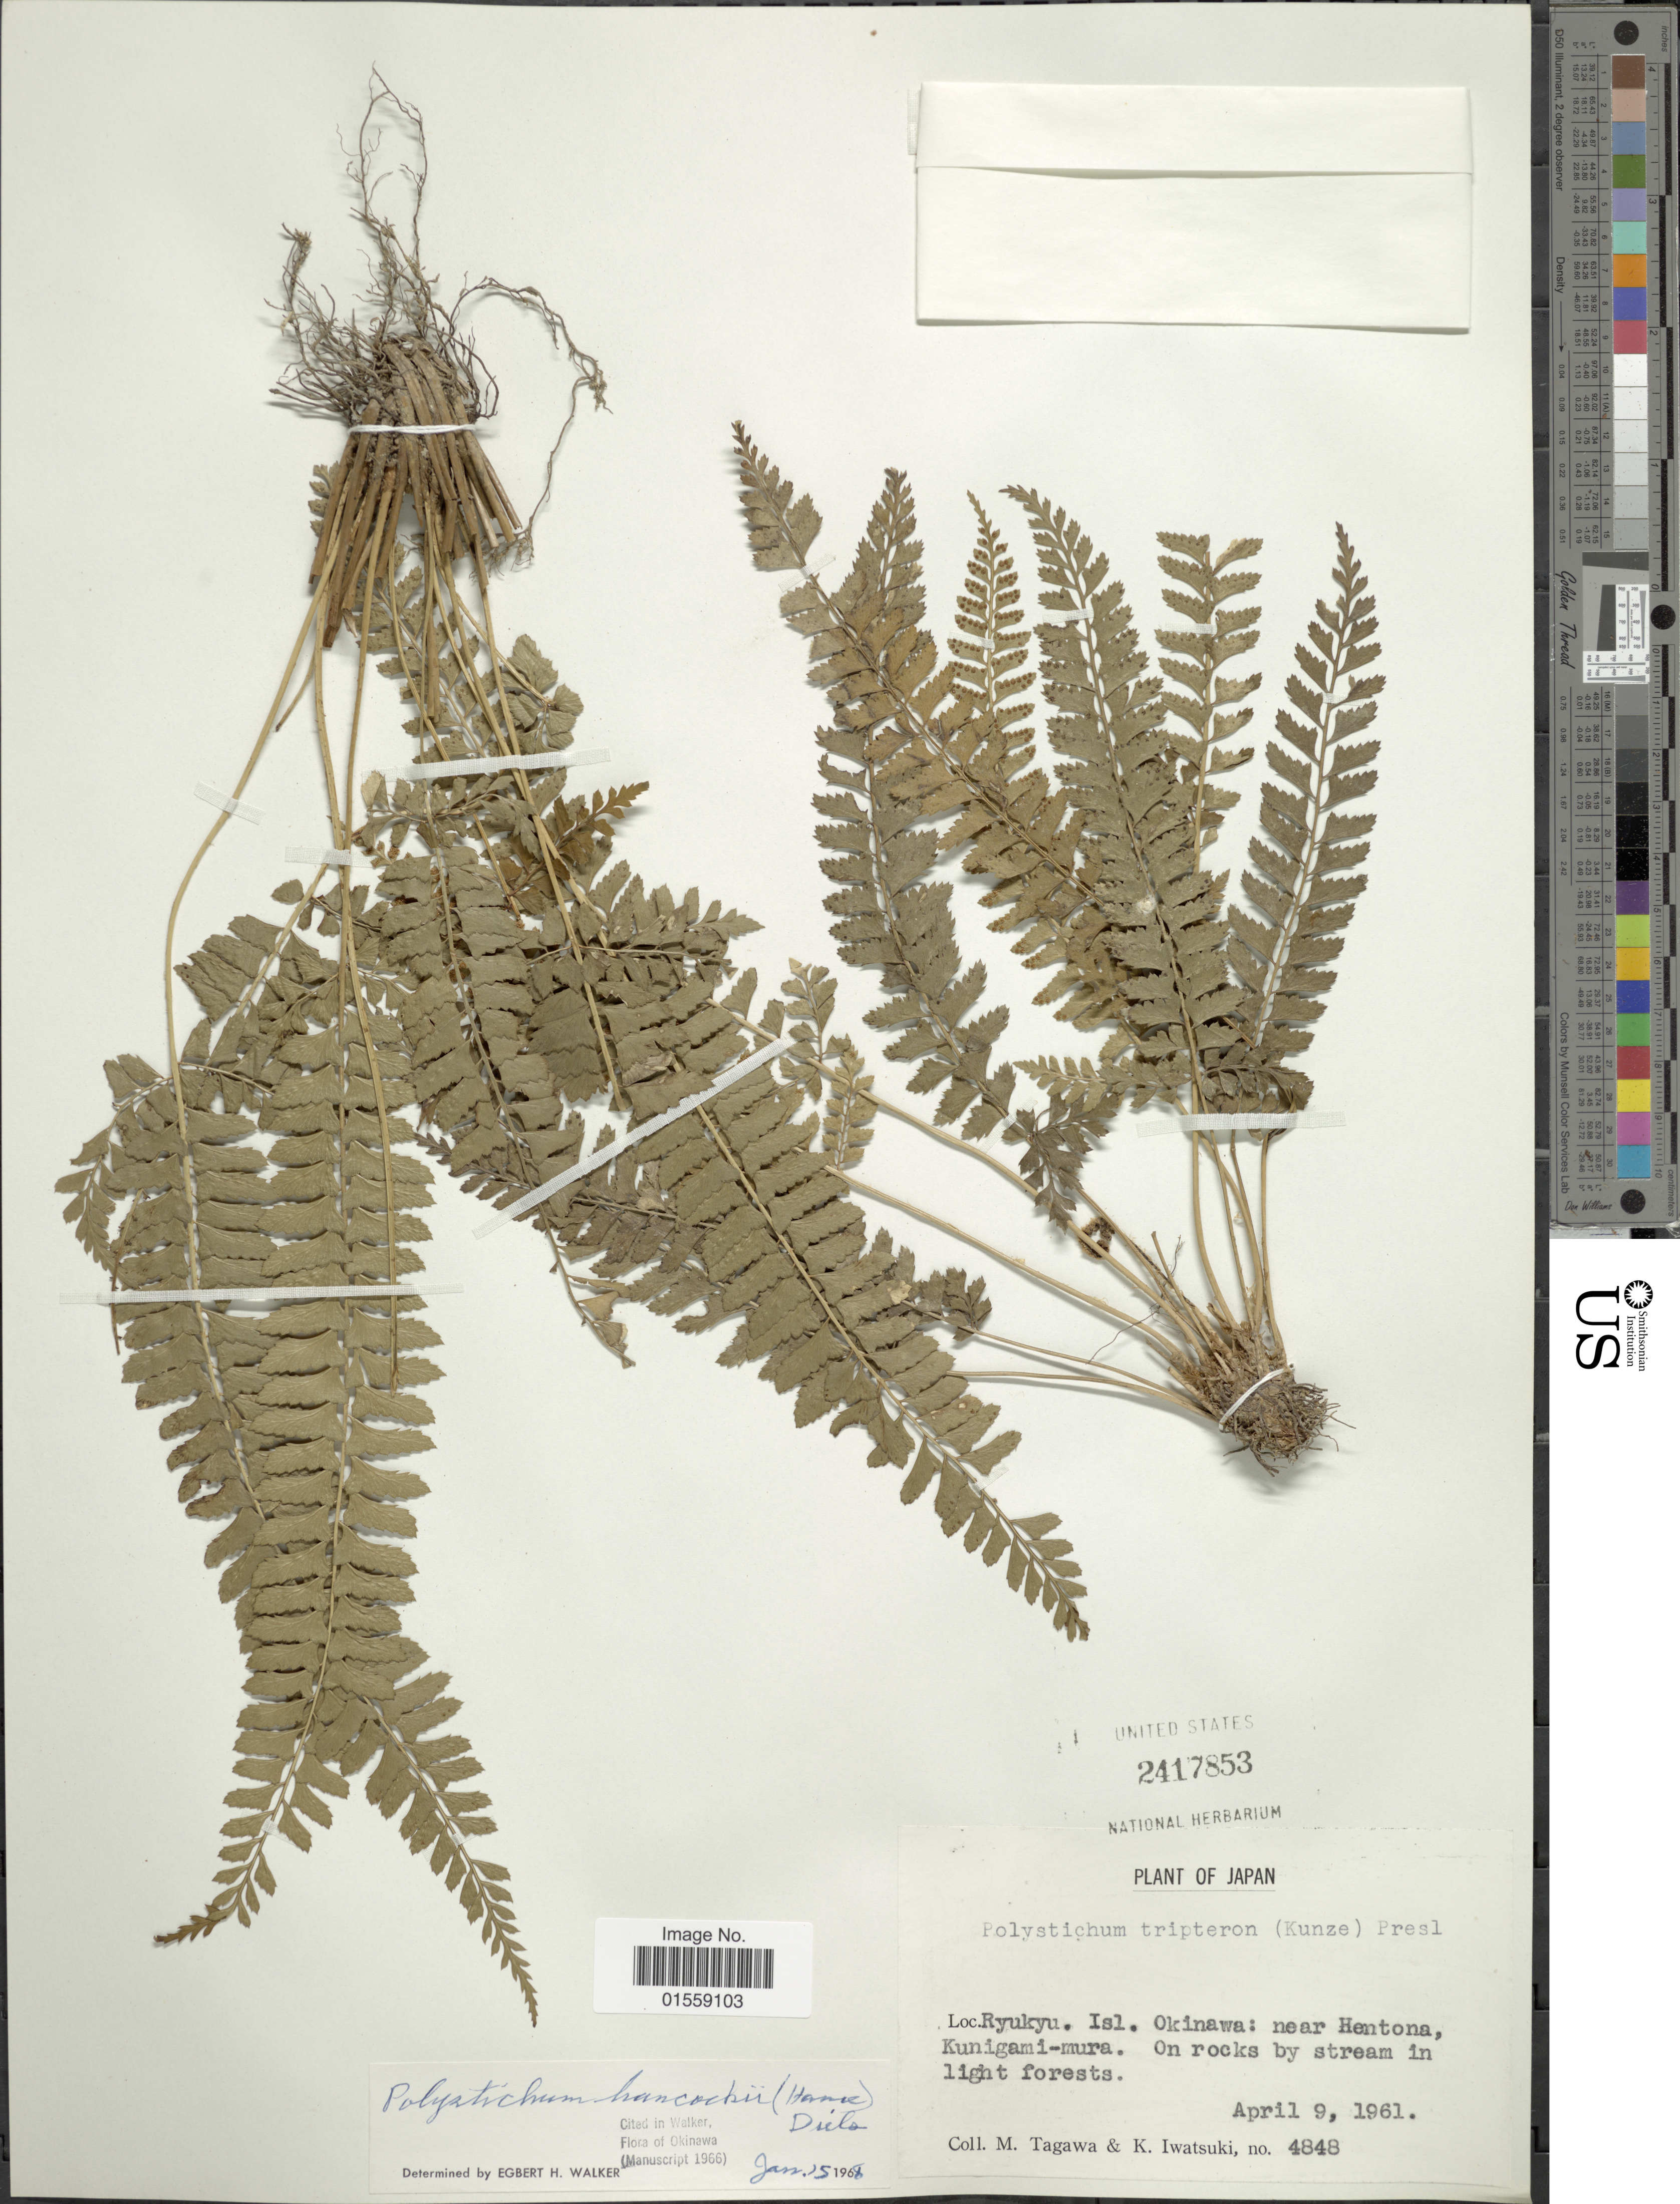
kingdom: Plantae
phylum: Tracheophyta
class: Polypodiopsida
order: Polypodiales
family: Dryopteridaceae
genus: Polystichum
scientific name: Polystichum hancockii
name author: (Hance) Diels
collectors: M. Tagawa & K. Iwatsuki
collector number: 4848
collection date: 1961-04-09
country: Japan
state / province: Okinawa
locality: Ryukyu, near Hentona, Kunigami-mura, on rock by stream.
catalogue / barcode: US 2417853